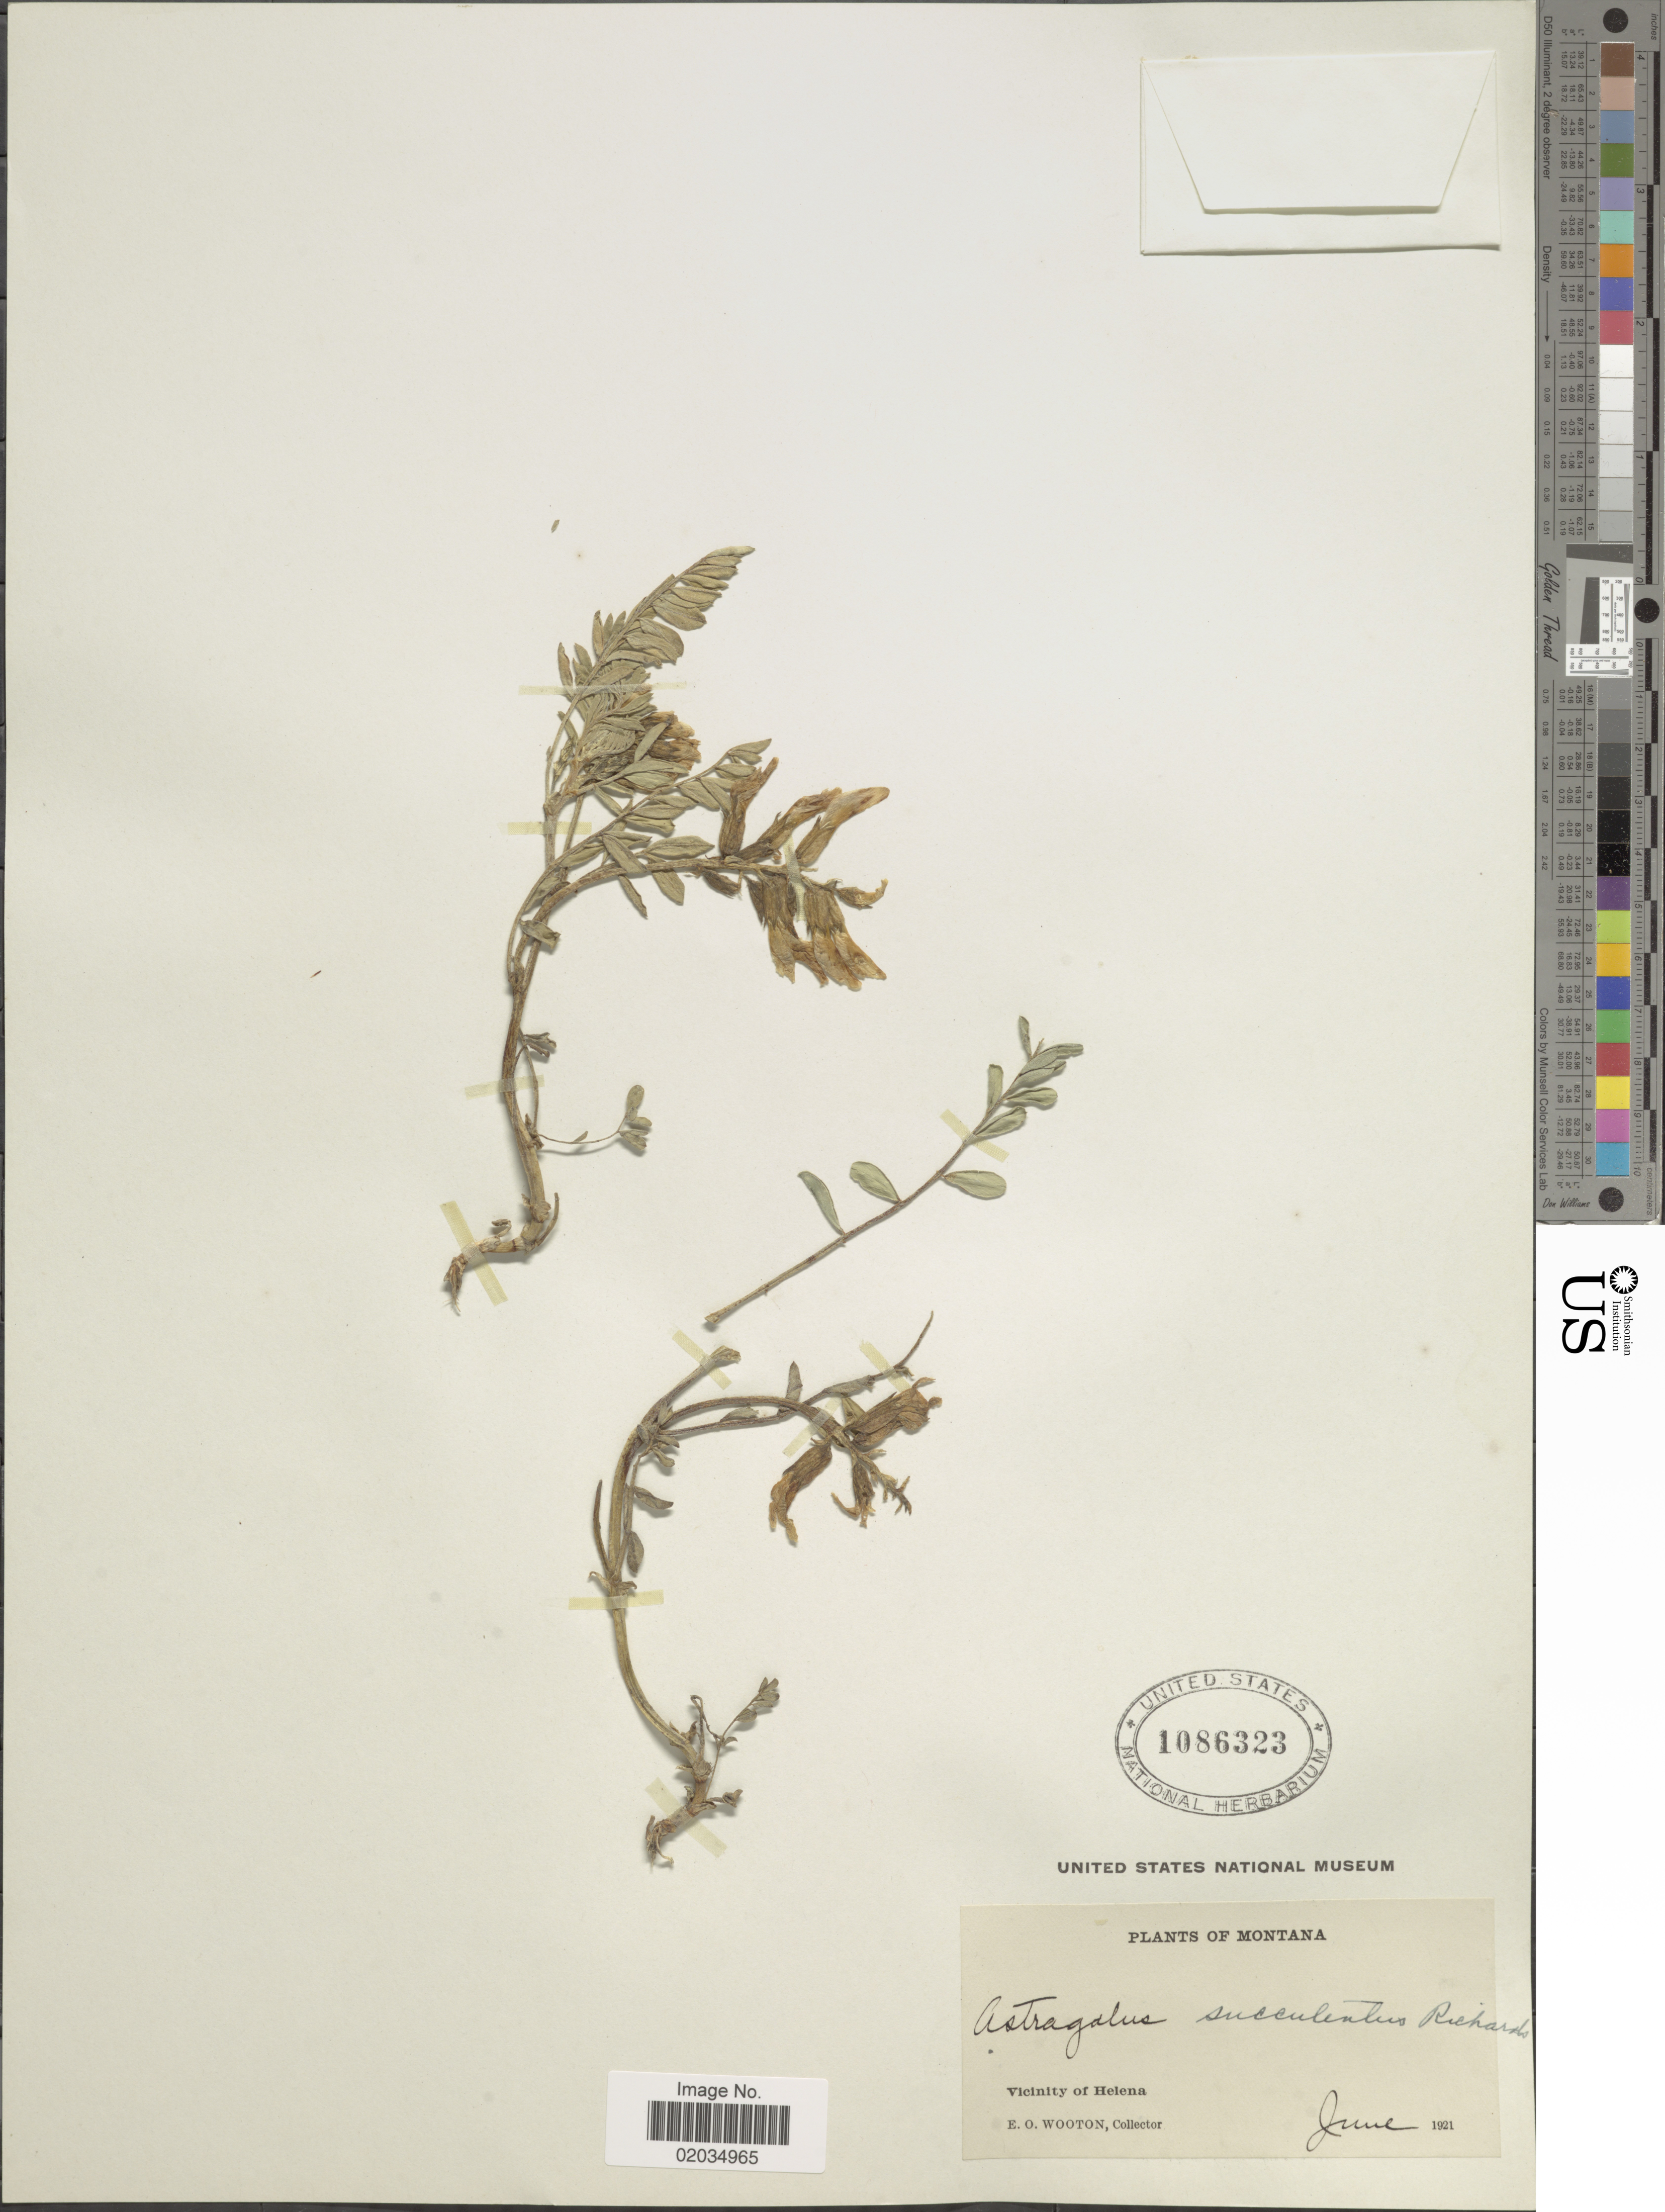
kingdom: Plantae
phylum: Tracheophyta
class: Magnoliopsida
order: Fabales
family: Fabaceae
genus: Astragalus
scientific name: Astragalus succulentus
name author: Richardson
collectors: E. O. Wooton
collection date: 1921-06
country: United States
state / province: Montana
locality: Vicinity of Helena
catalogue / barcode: US 1086323